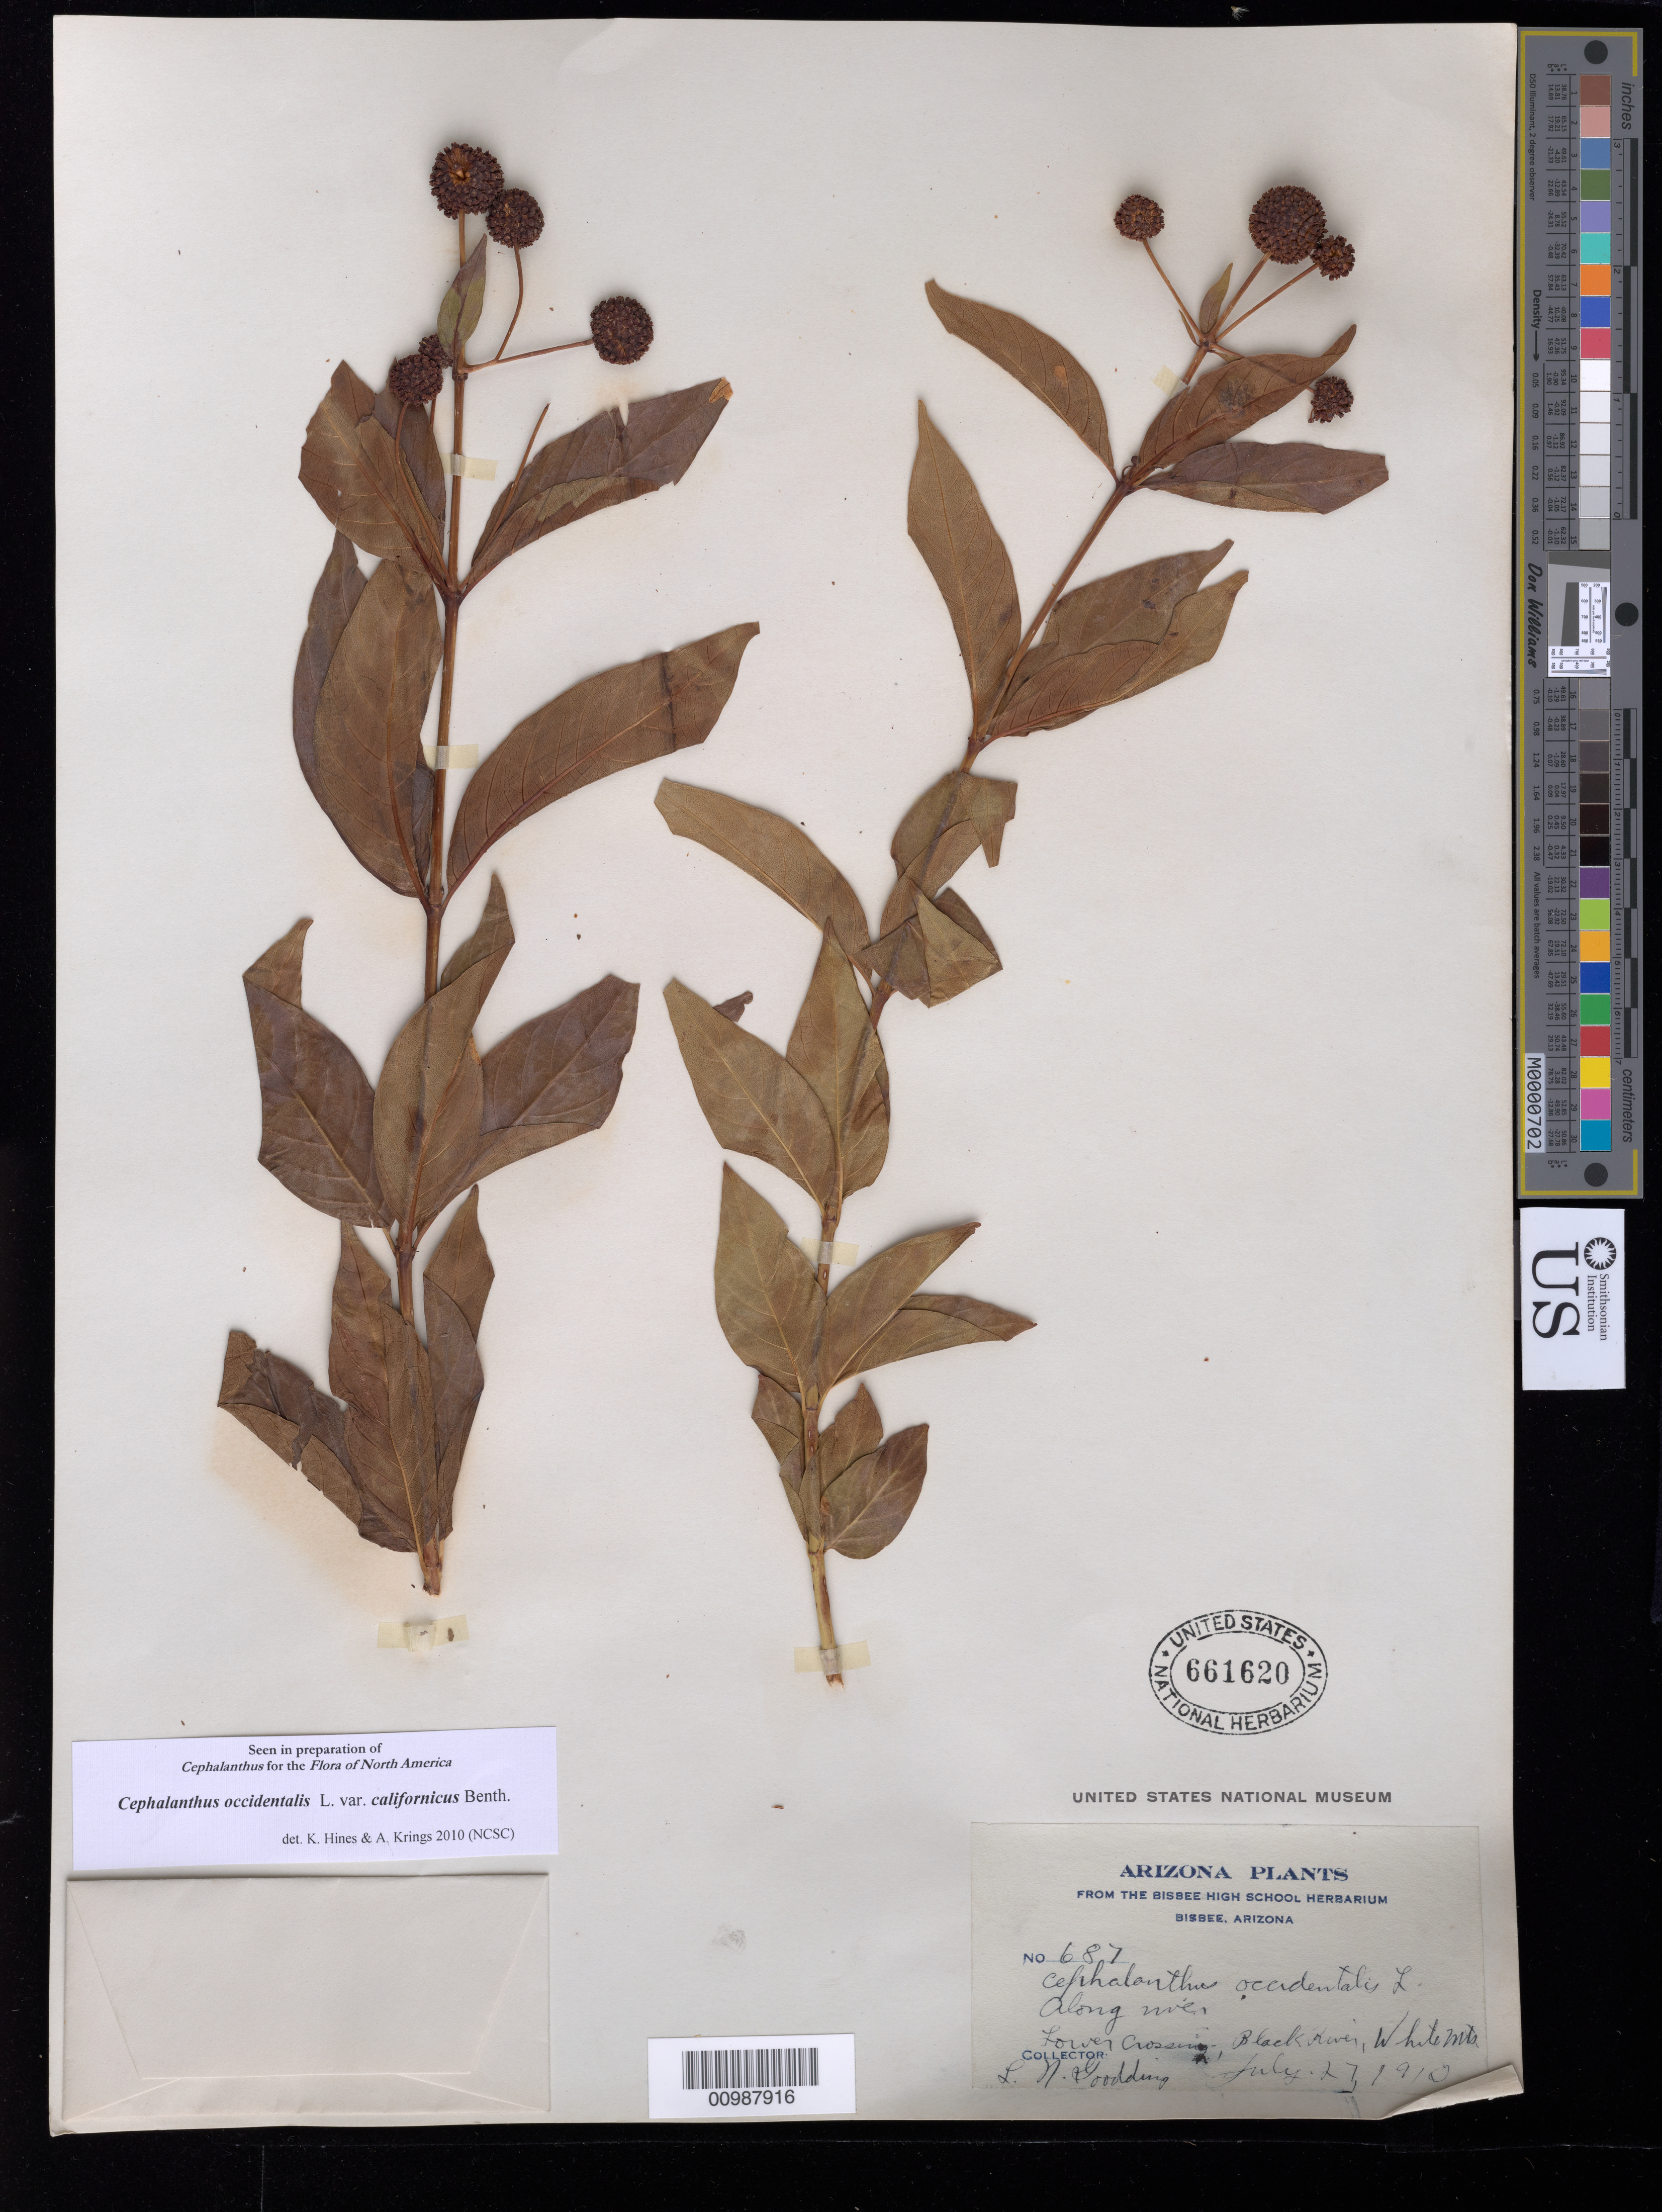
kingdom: Plantae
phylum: Tracheophyta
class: Magnoliopsida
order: Gentianales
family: Rubiaceae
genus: Cephalanthus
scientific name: Cephalanthus occidentalis var. californicus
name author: Benth.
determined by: Hines, K.; Krings, A.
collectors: L. N. Goodding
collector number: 687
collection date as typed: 27 Jul 1910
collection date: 1910-07-27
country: United States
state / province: Arizona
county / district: Navajo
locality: Lower crossing of Black River, White Mountains.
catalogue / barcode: US 661620